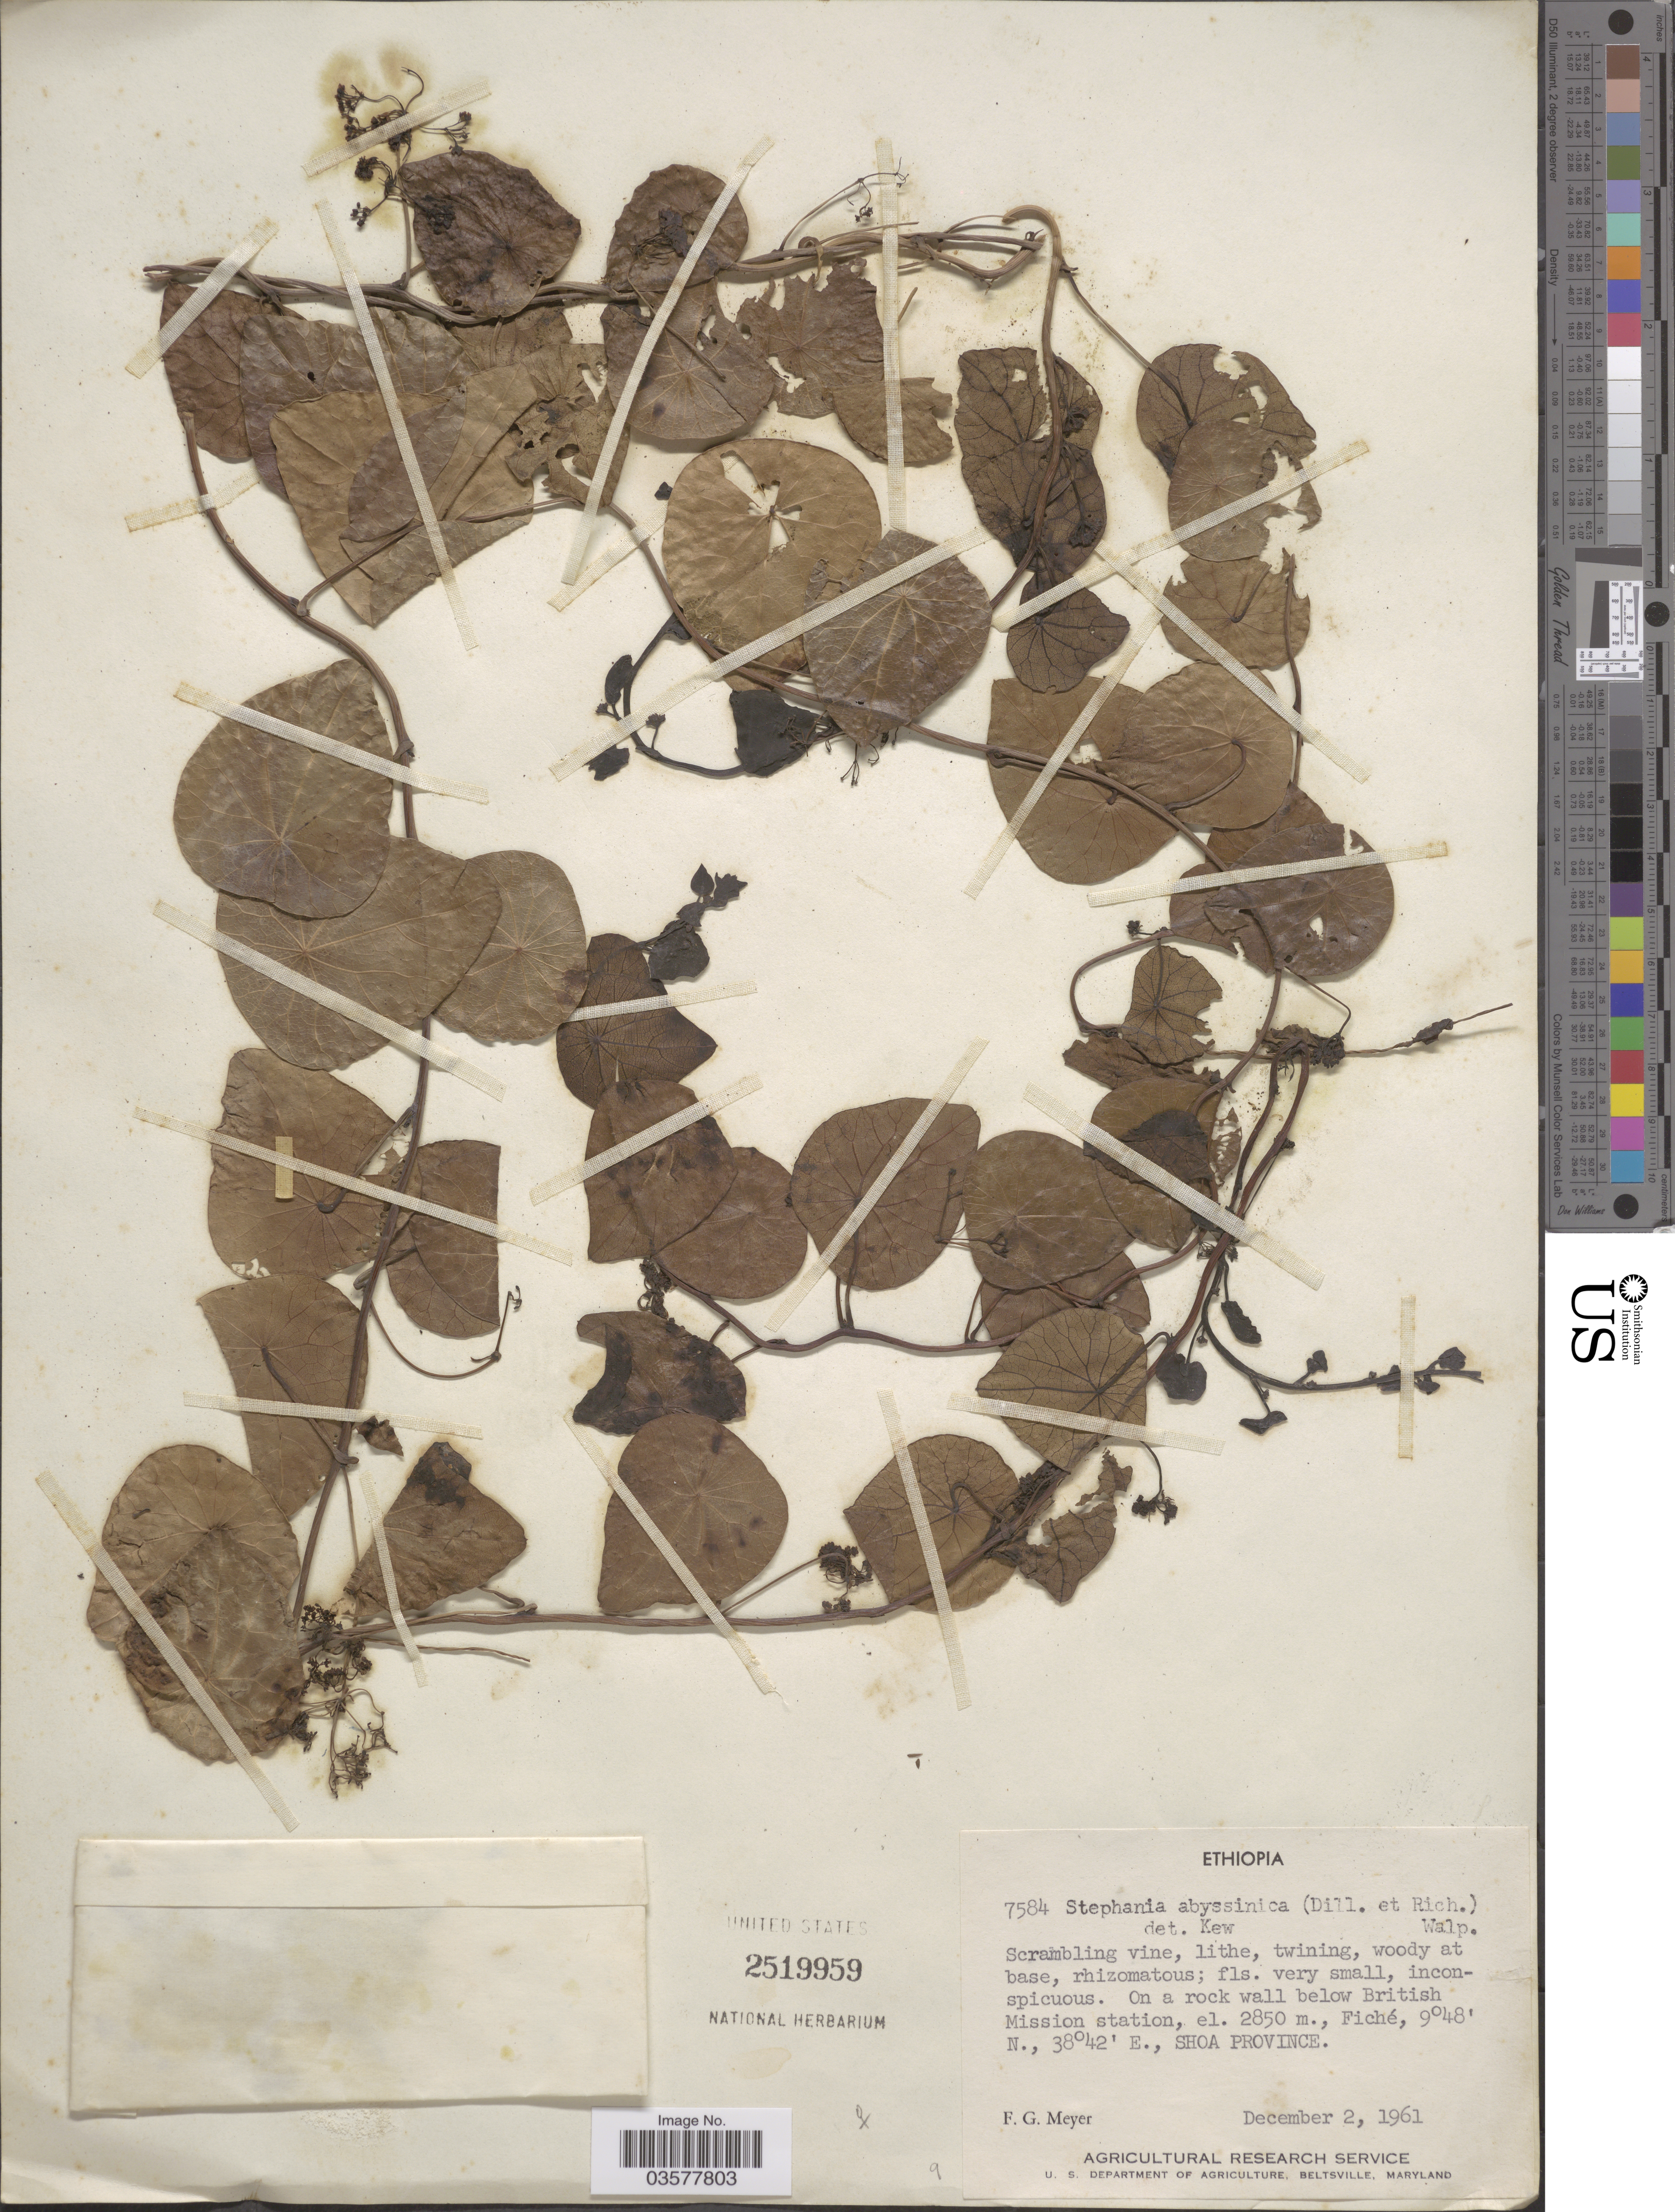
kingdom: Plantae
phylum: Tracheophyta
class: Magnoliopsida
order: Ranunculales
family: Menispermaceae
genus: Stephania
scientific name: Stephania abyssinica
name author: (Quart.-Dill. & A. Rich.) Walp.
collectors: F. G. Meyer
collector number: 7584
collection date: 1961-12-02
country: Ethiopia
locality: On a rock wall below British Mission station. Shoa Province.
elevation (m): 2850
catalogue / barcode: US 2519959